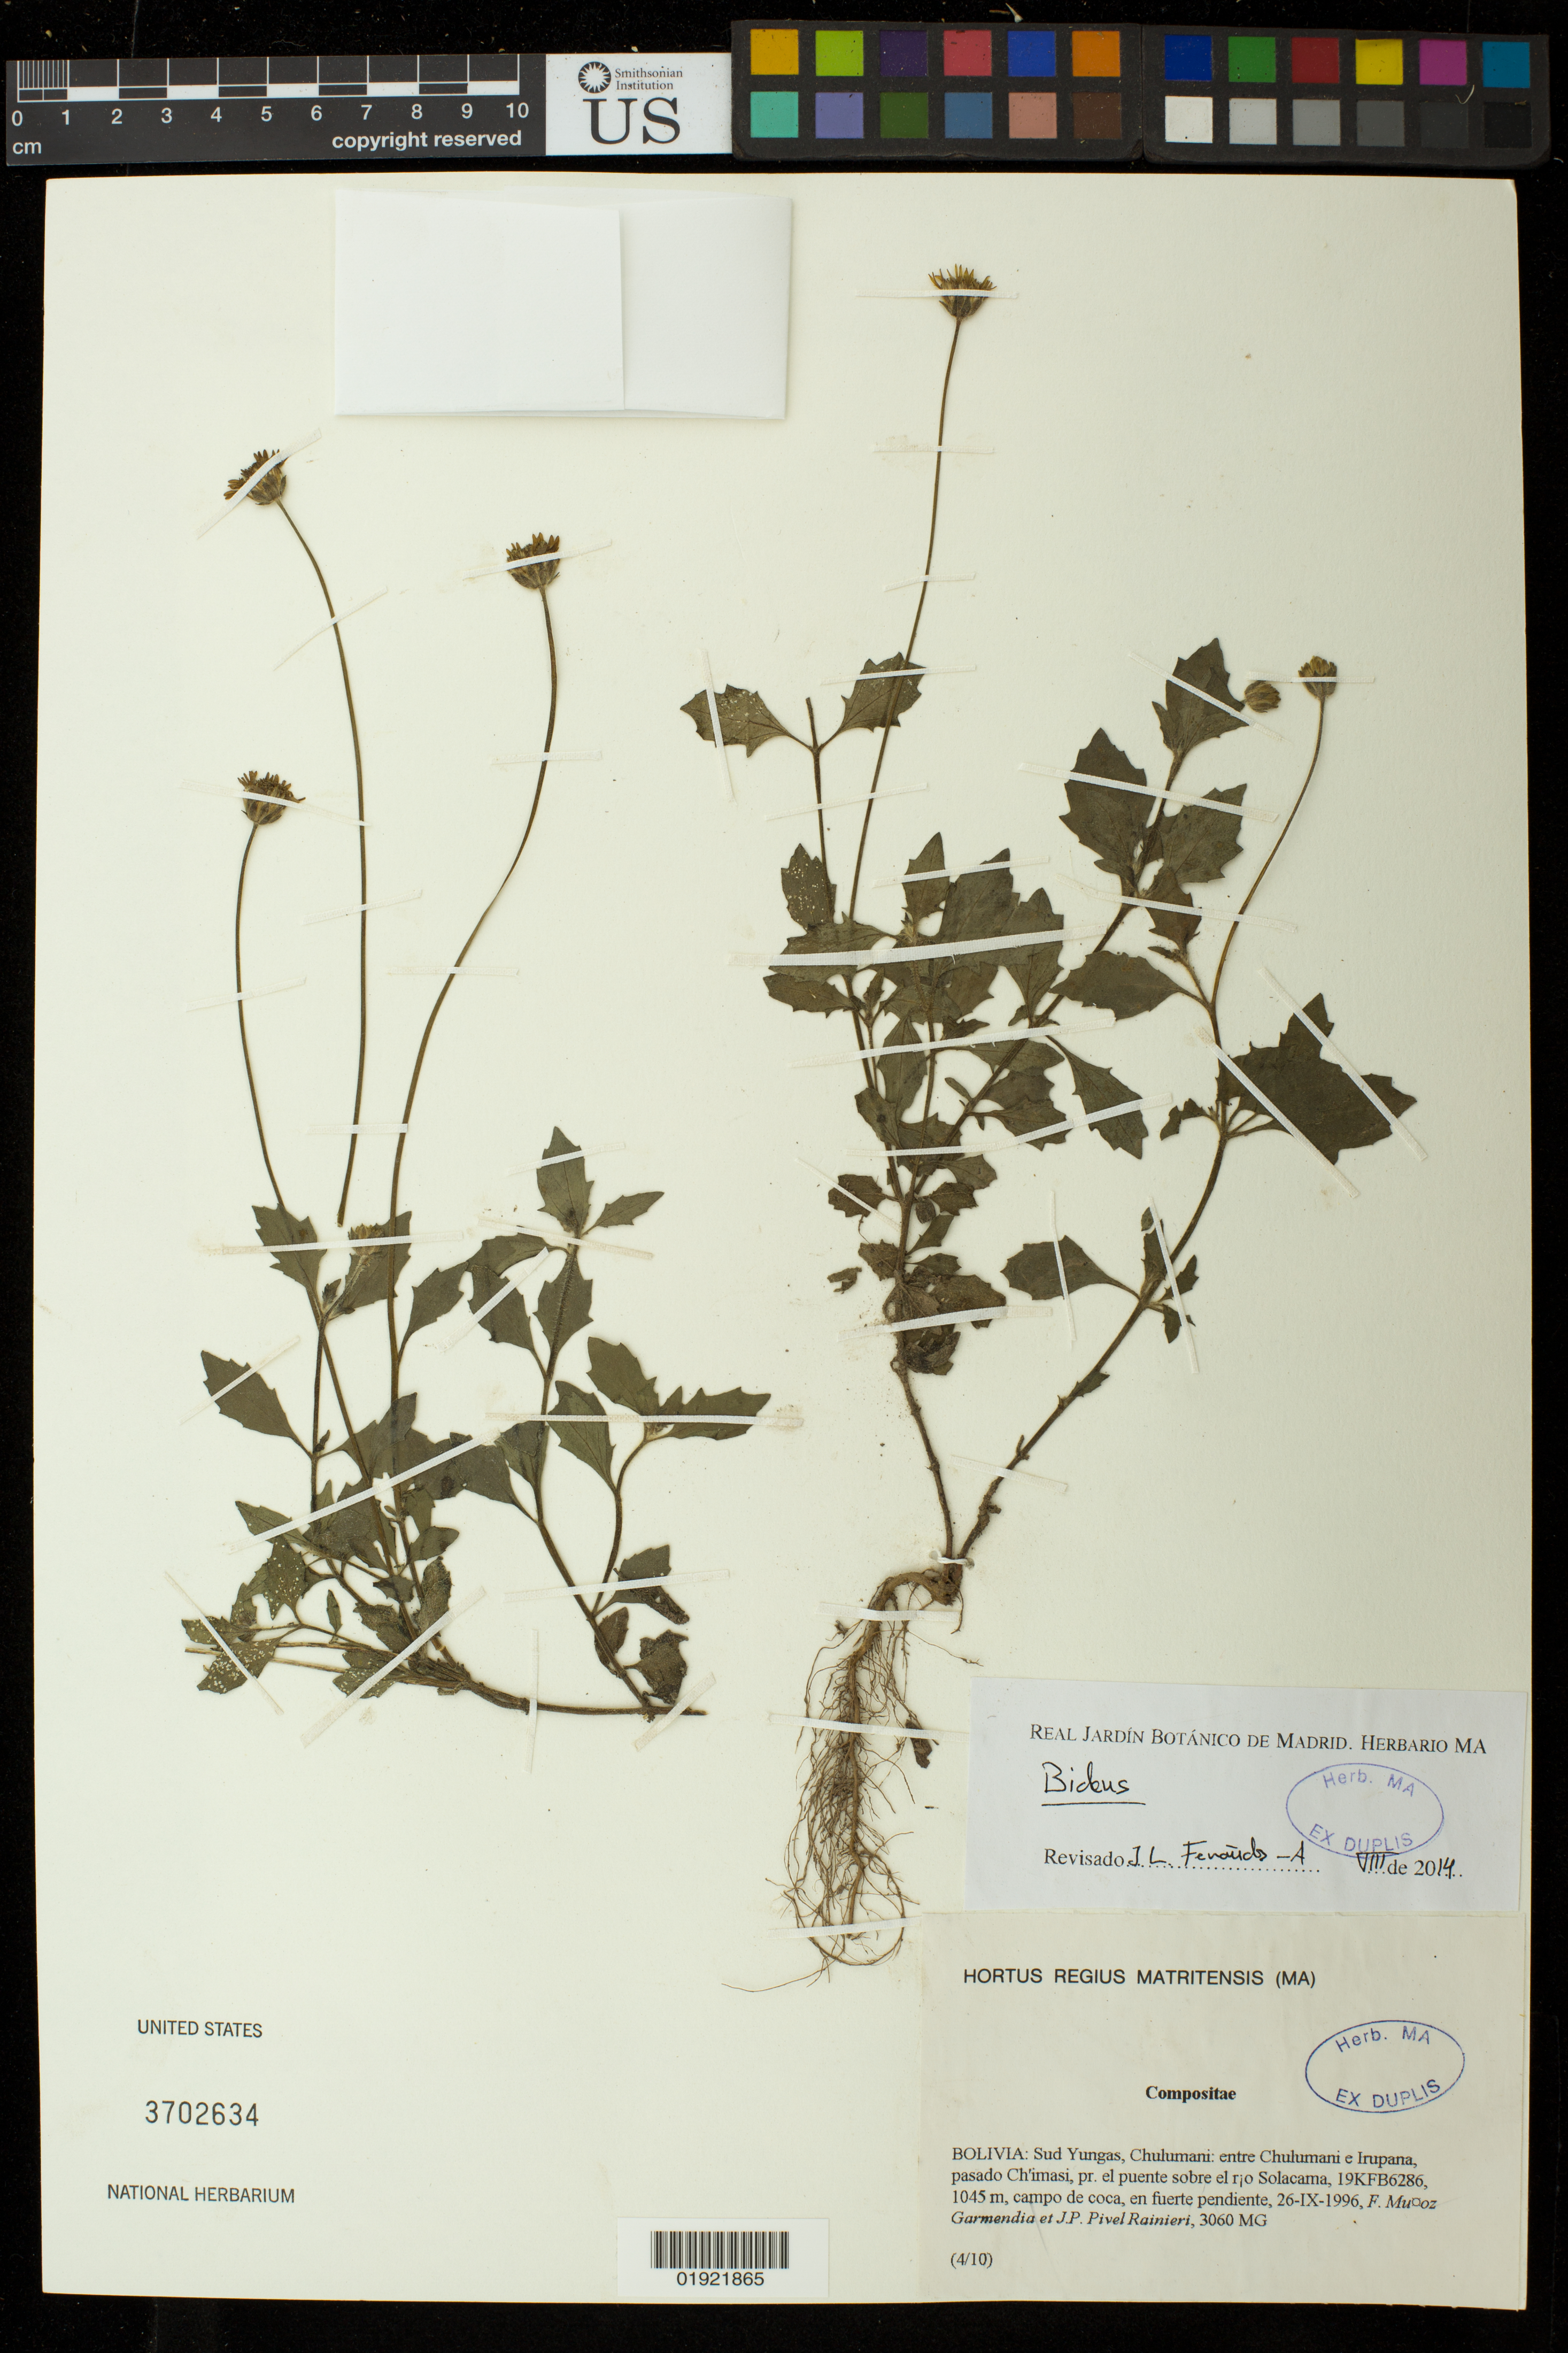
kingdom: Plantae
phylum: Tracheophyta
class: Magnoliopsida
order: Asterales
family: Asteraceae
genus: Tridax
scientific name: Tridax procumbens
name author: L.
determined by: Liris Barbosa da Silva, María, (UEFS (HUEFS)), Universidade Estadual de Feira de Santana (BRAZIL)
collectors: F. Muñoz Garmendia & J. Rainieri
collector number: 3060 MG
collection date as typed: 26-IX-1996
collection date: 1996-09-26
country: Bolivia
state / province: La Paz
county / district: Sud Yungas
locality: Chulumani: entre Chulumani e Irupana, pasado Ch'imasi, pr. el puente sobre el rio Solacama, 19KFb6286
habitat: campo de coca, en fuerte pendiente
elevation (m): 1045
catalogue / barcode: US 3702634